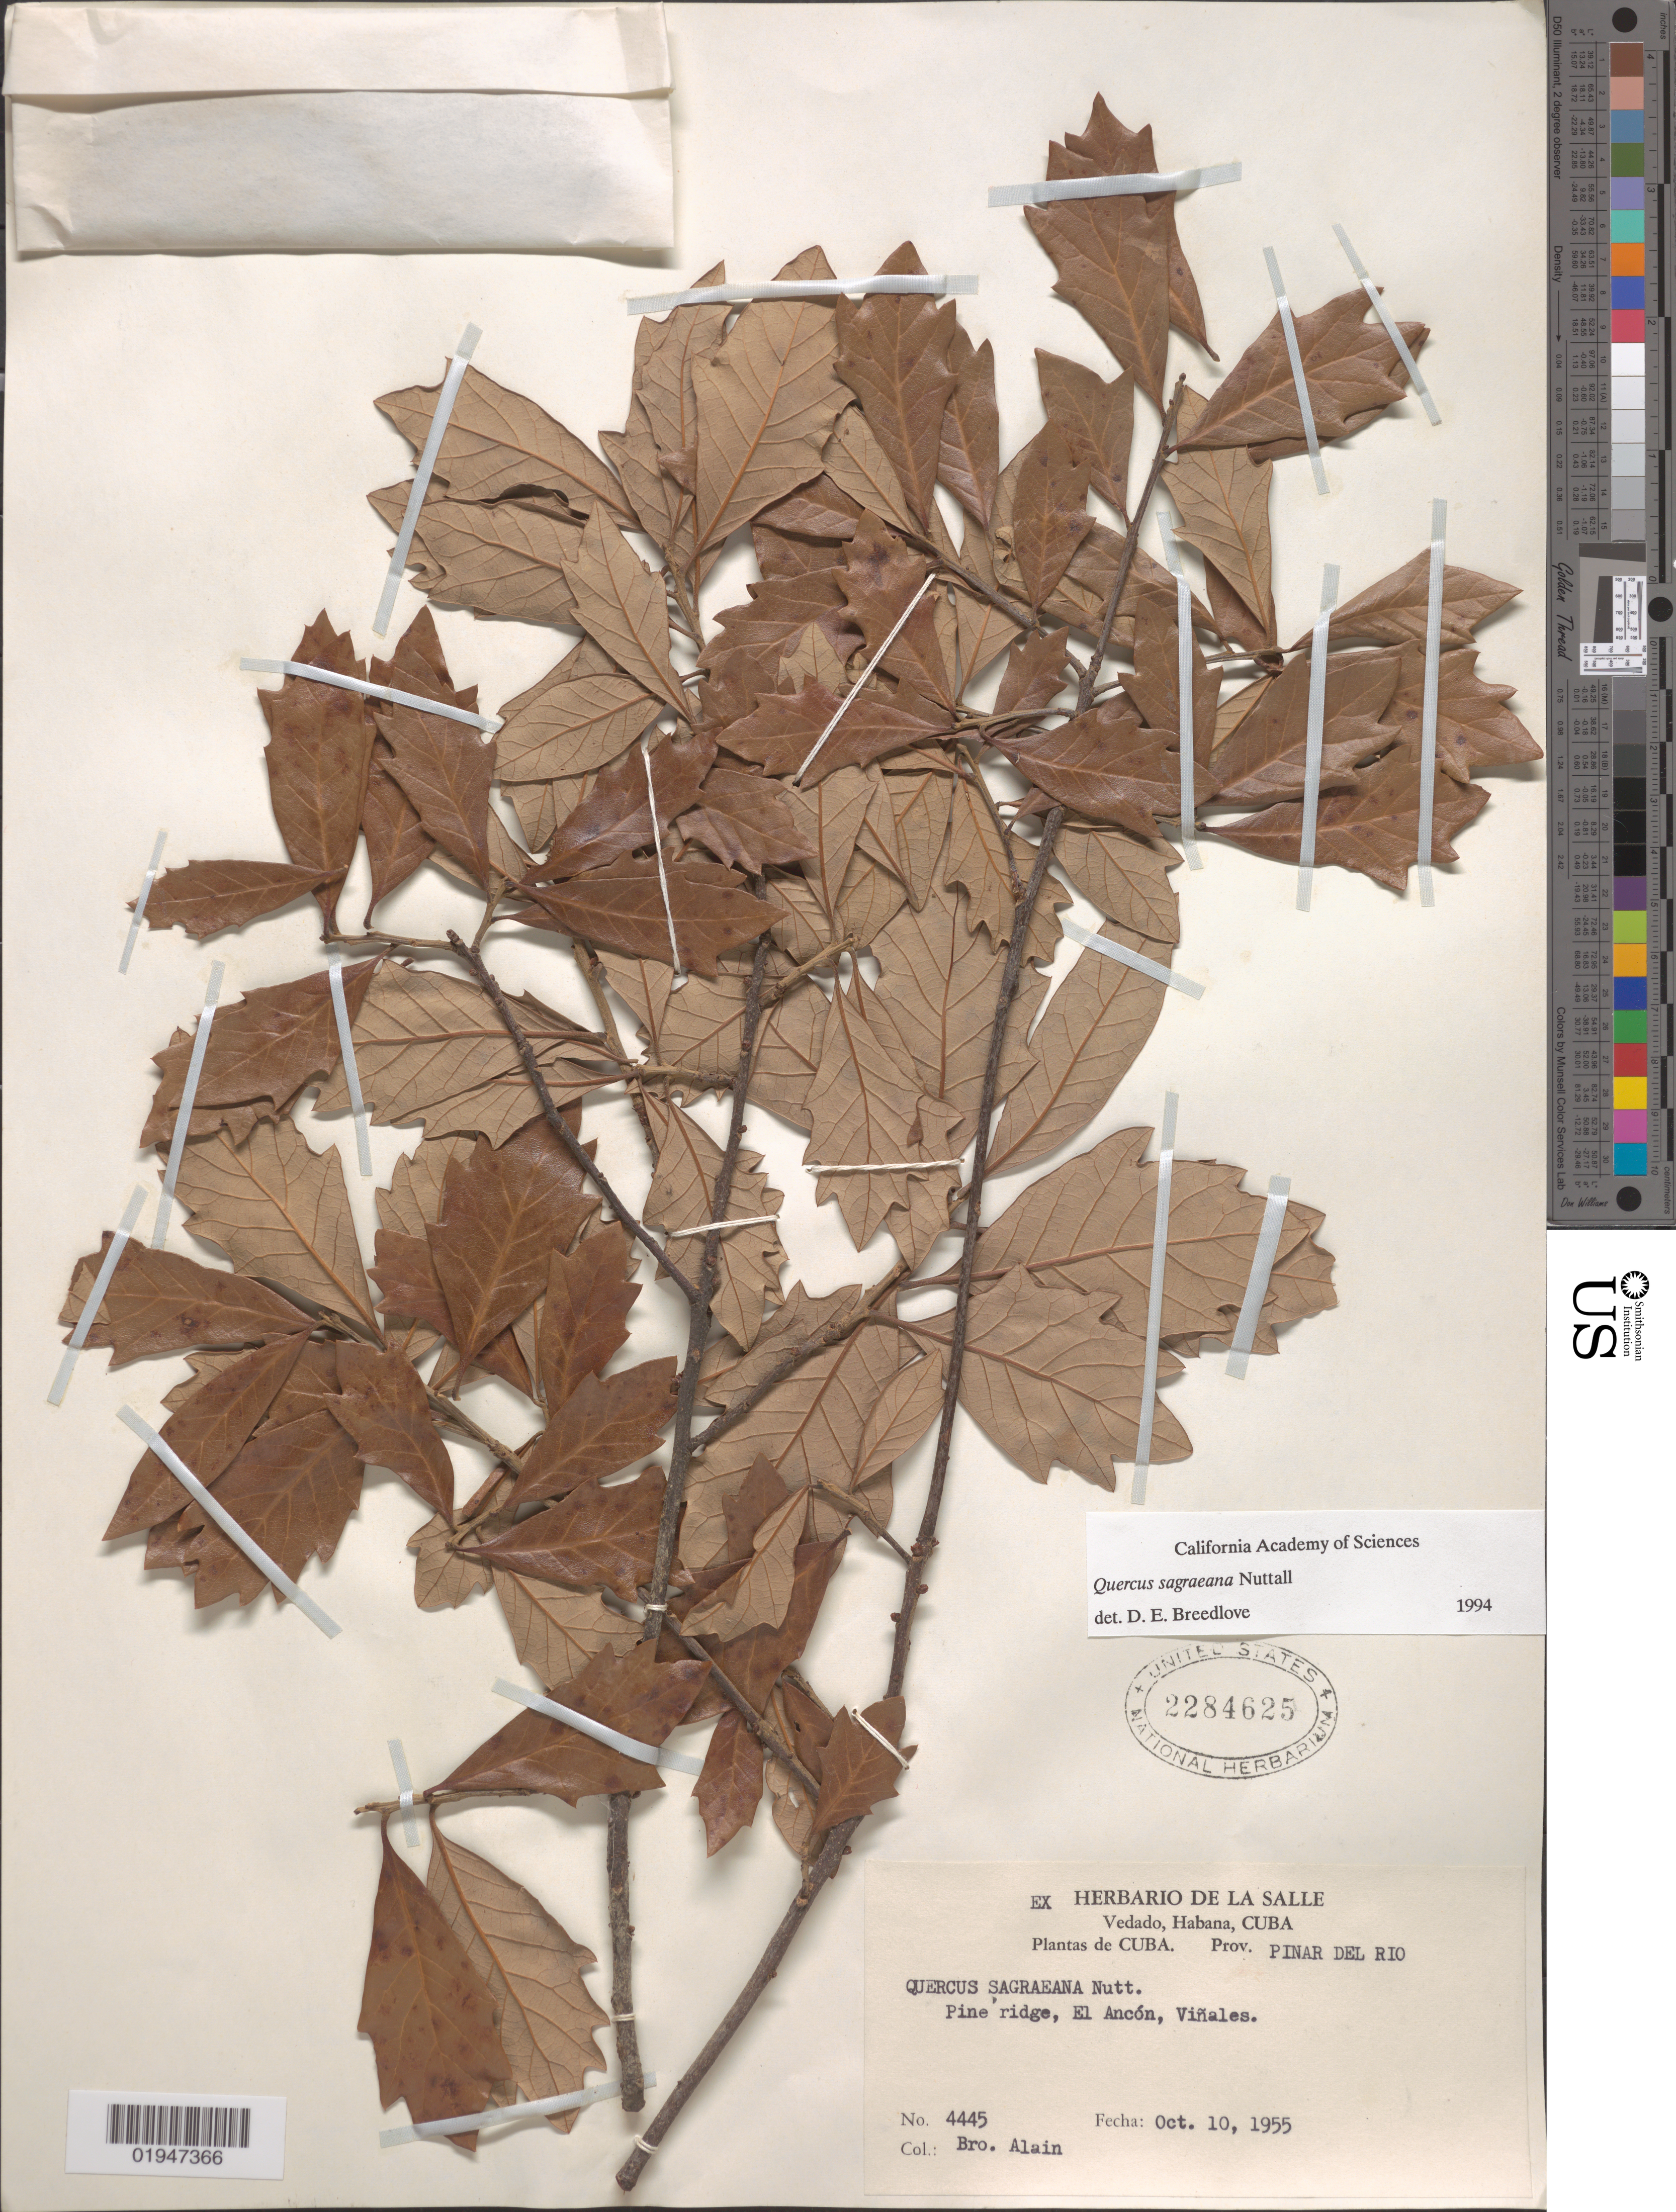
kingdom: Plantae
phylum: Tracheophyta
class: Magnoliopsida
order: Fagales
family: Fagaceae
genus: Quercus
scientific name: Quercus oleoides var. sagraeana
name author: Schltdl. & Cham.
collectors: A. H. Liogier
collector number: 4445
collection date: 1955-10-10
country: Cuba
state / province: Pinar del Rio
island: Cuba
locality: El Ancón,Viñales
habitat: Pine ridge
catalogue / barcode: US 2284625